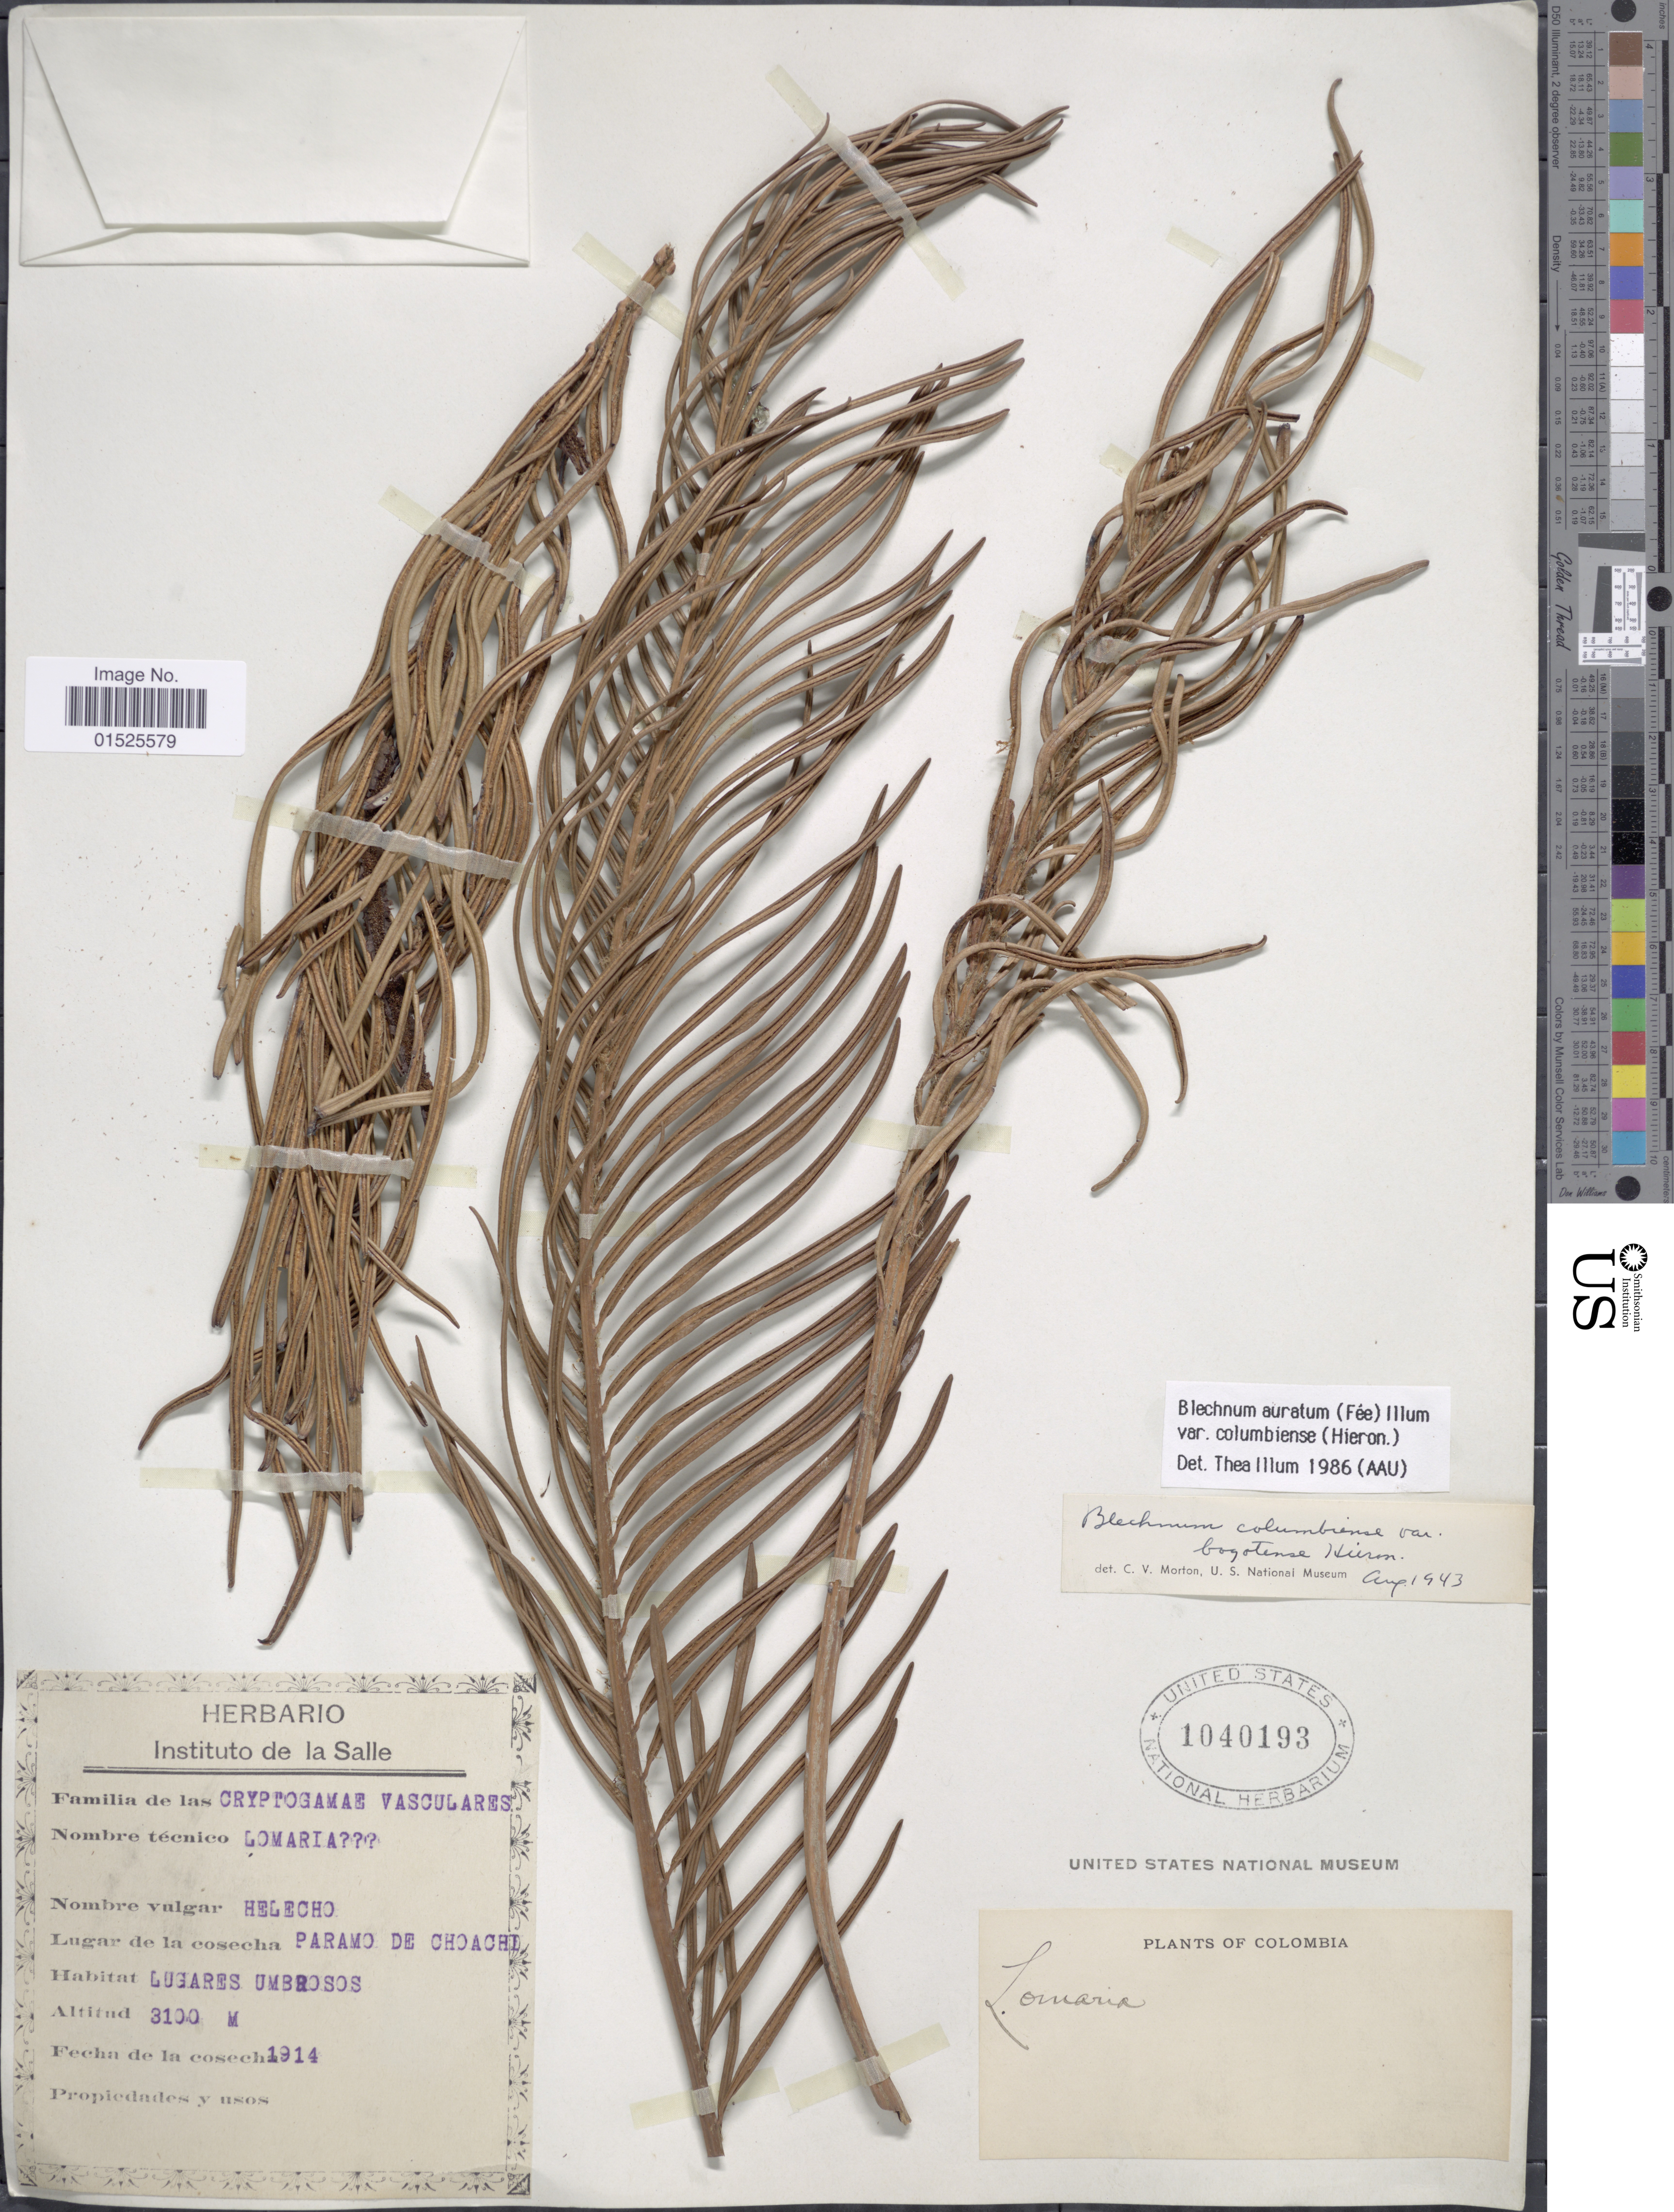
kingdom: Plantae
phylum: Tracheophyta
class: Polypodiopsida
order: Polypodiales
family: Blechnaceae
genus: Blechnum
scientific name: Blechnum columbiense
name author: Hieron.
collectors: ex herb. Instituto de la Salle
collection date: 1914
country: Colombia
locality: Paramo de Choachi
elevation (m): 3100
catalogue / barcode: US 1040193